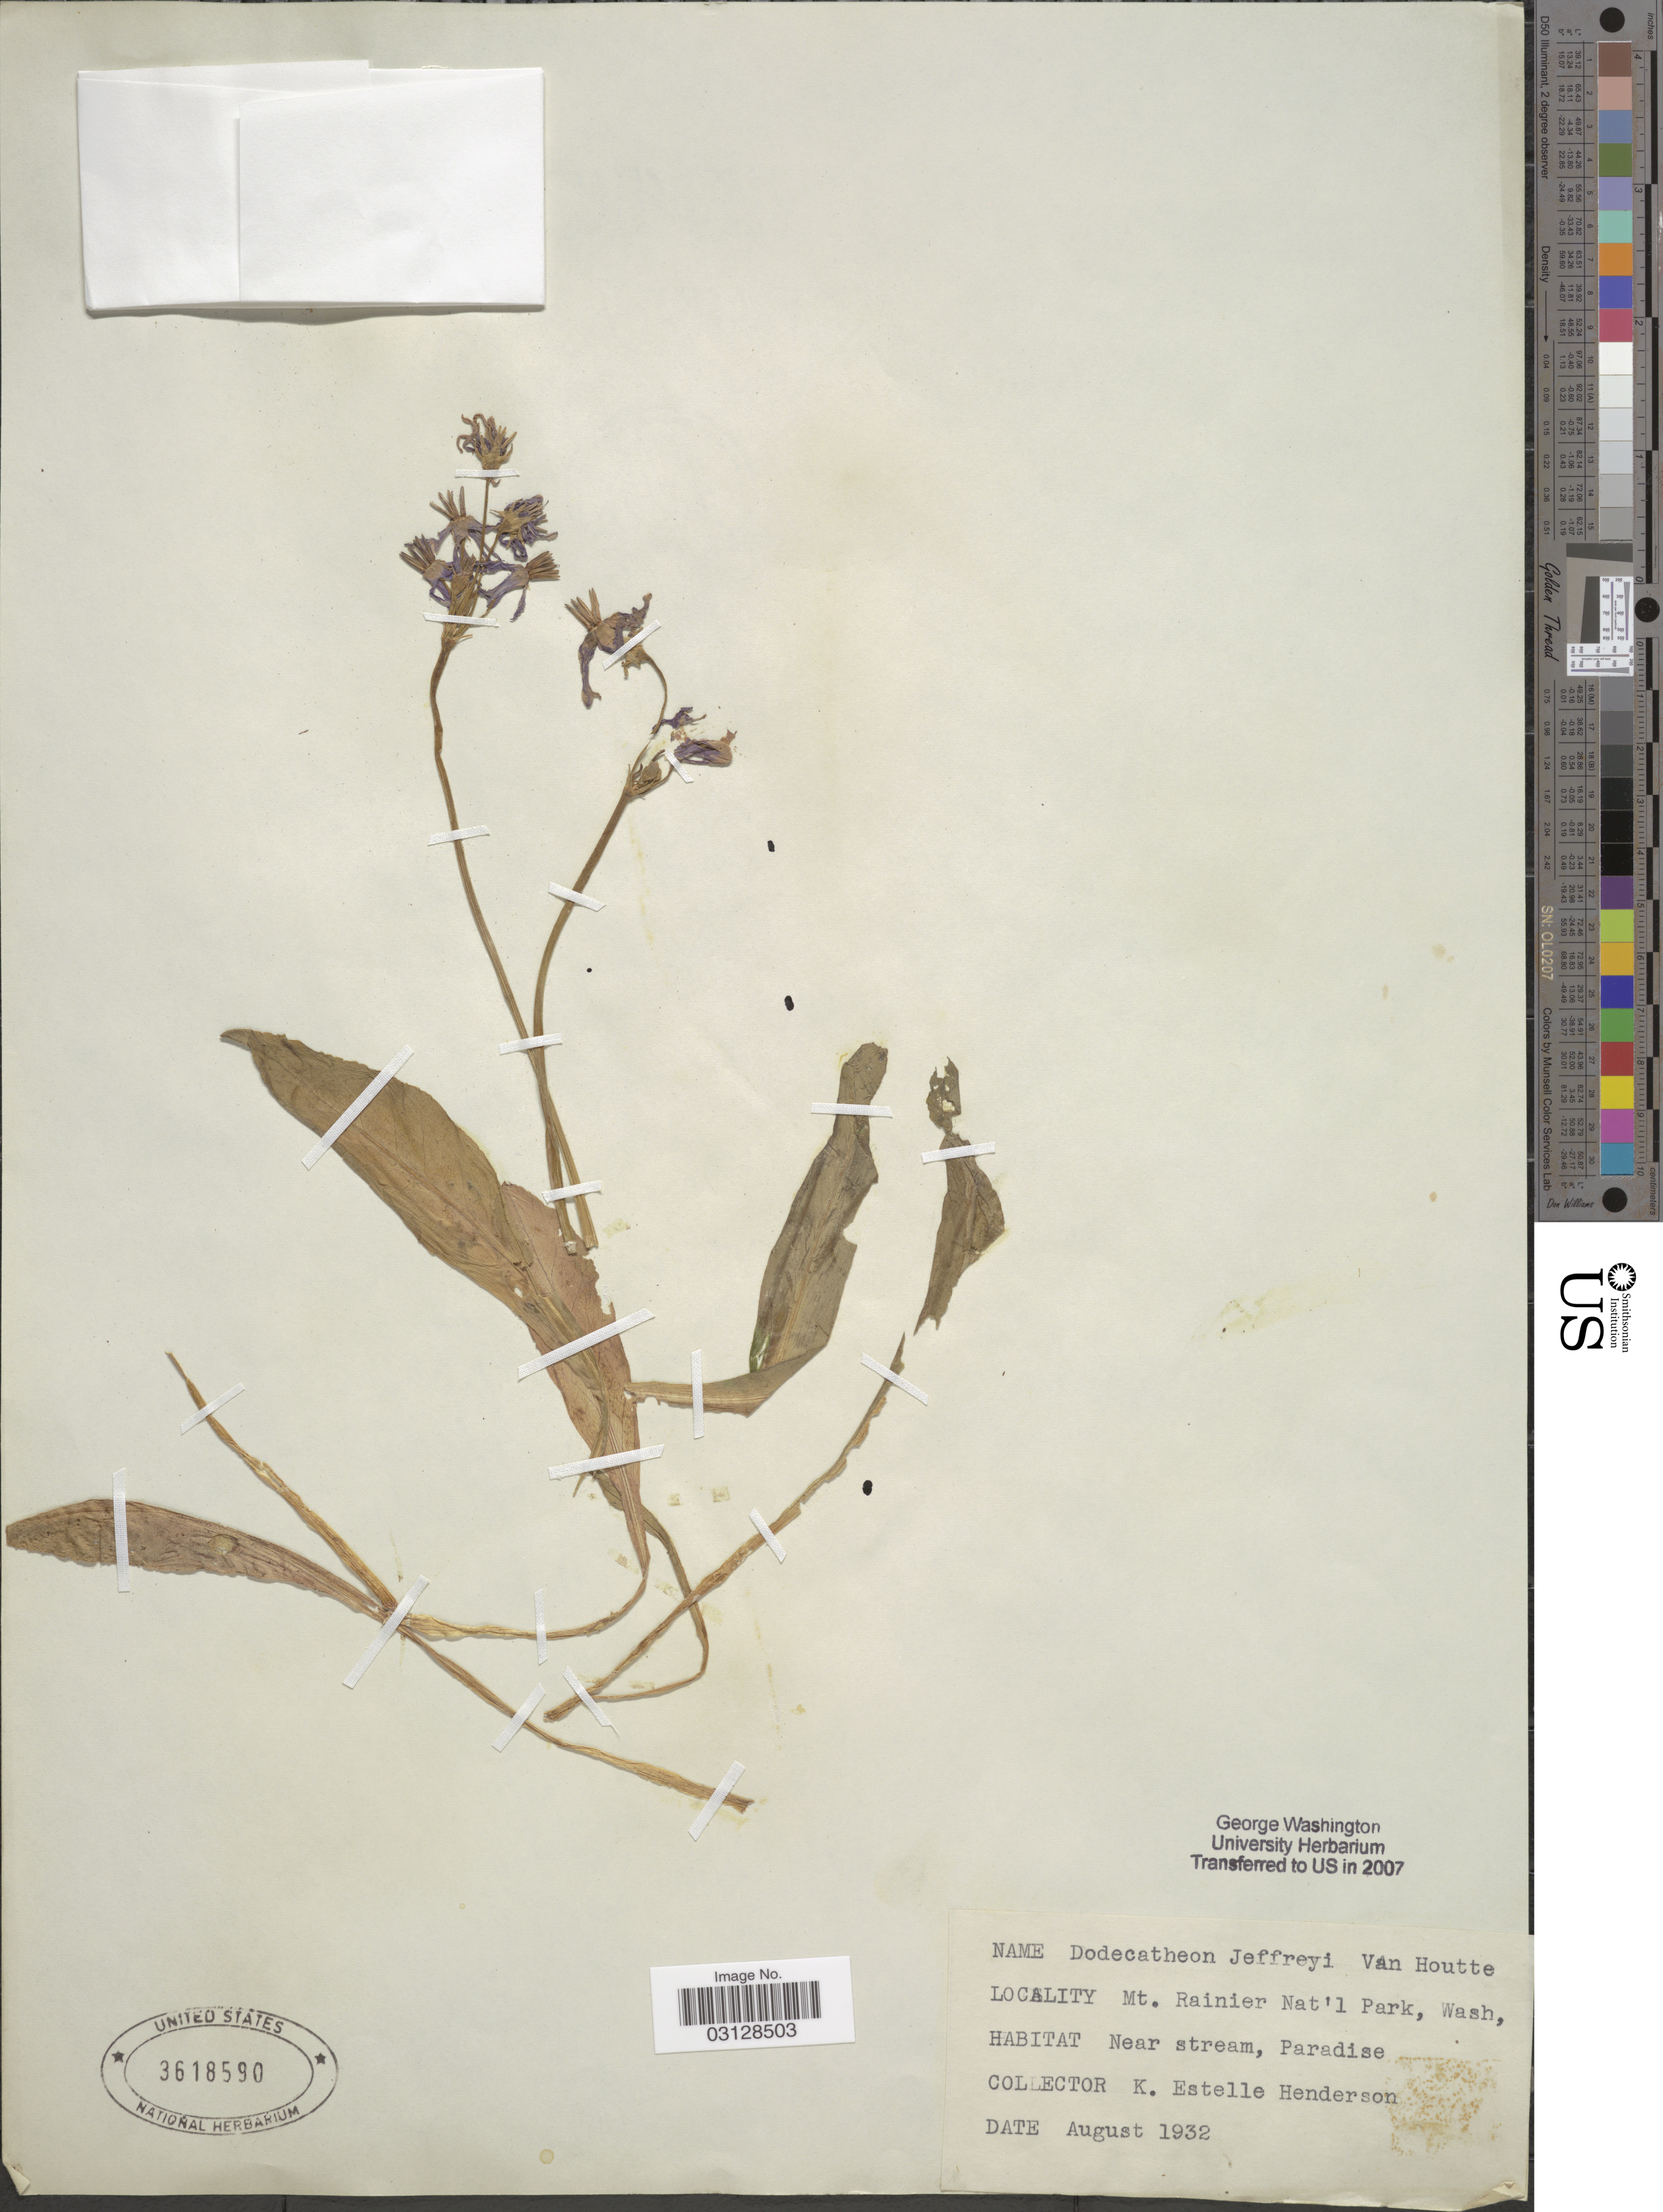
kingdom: Plantae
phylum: Tracheophyta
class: Magnoliopsida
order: Ericales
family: Primulaceae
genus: Dodecatheon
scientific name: Dodecatheon jeffreyi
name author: Van Houtte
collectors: K. Henderson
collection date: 1932-08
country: United States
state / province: Washington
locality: Mt. Rainier Nat'l Park, Wash. Near stream, Paradise.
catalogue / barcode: US 3618590